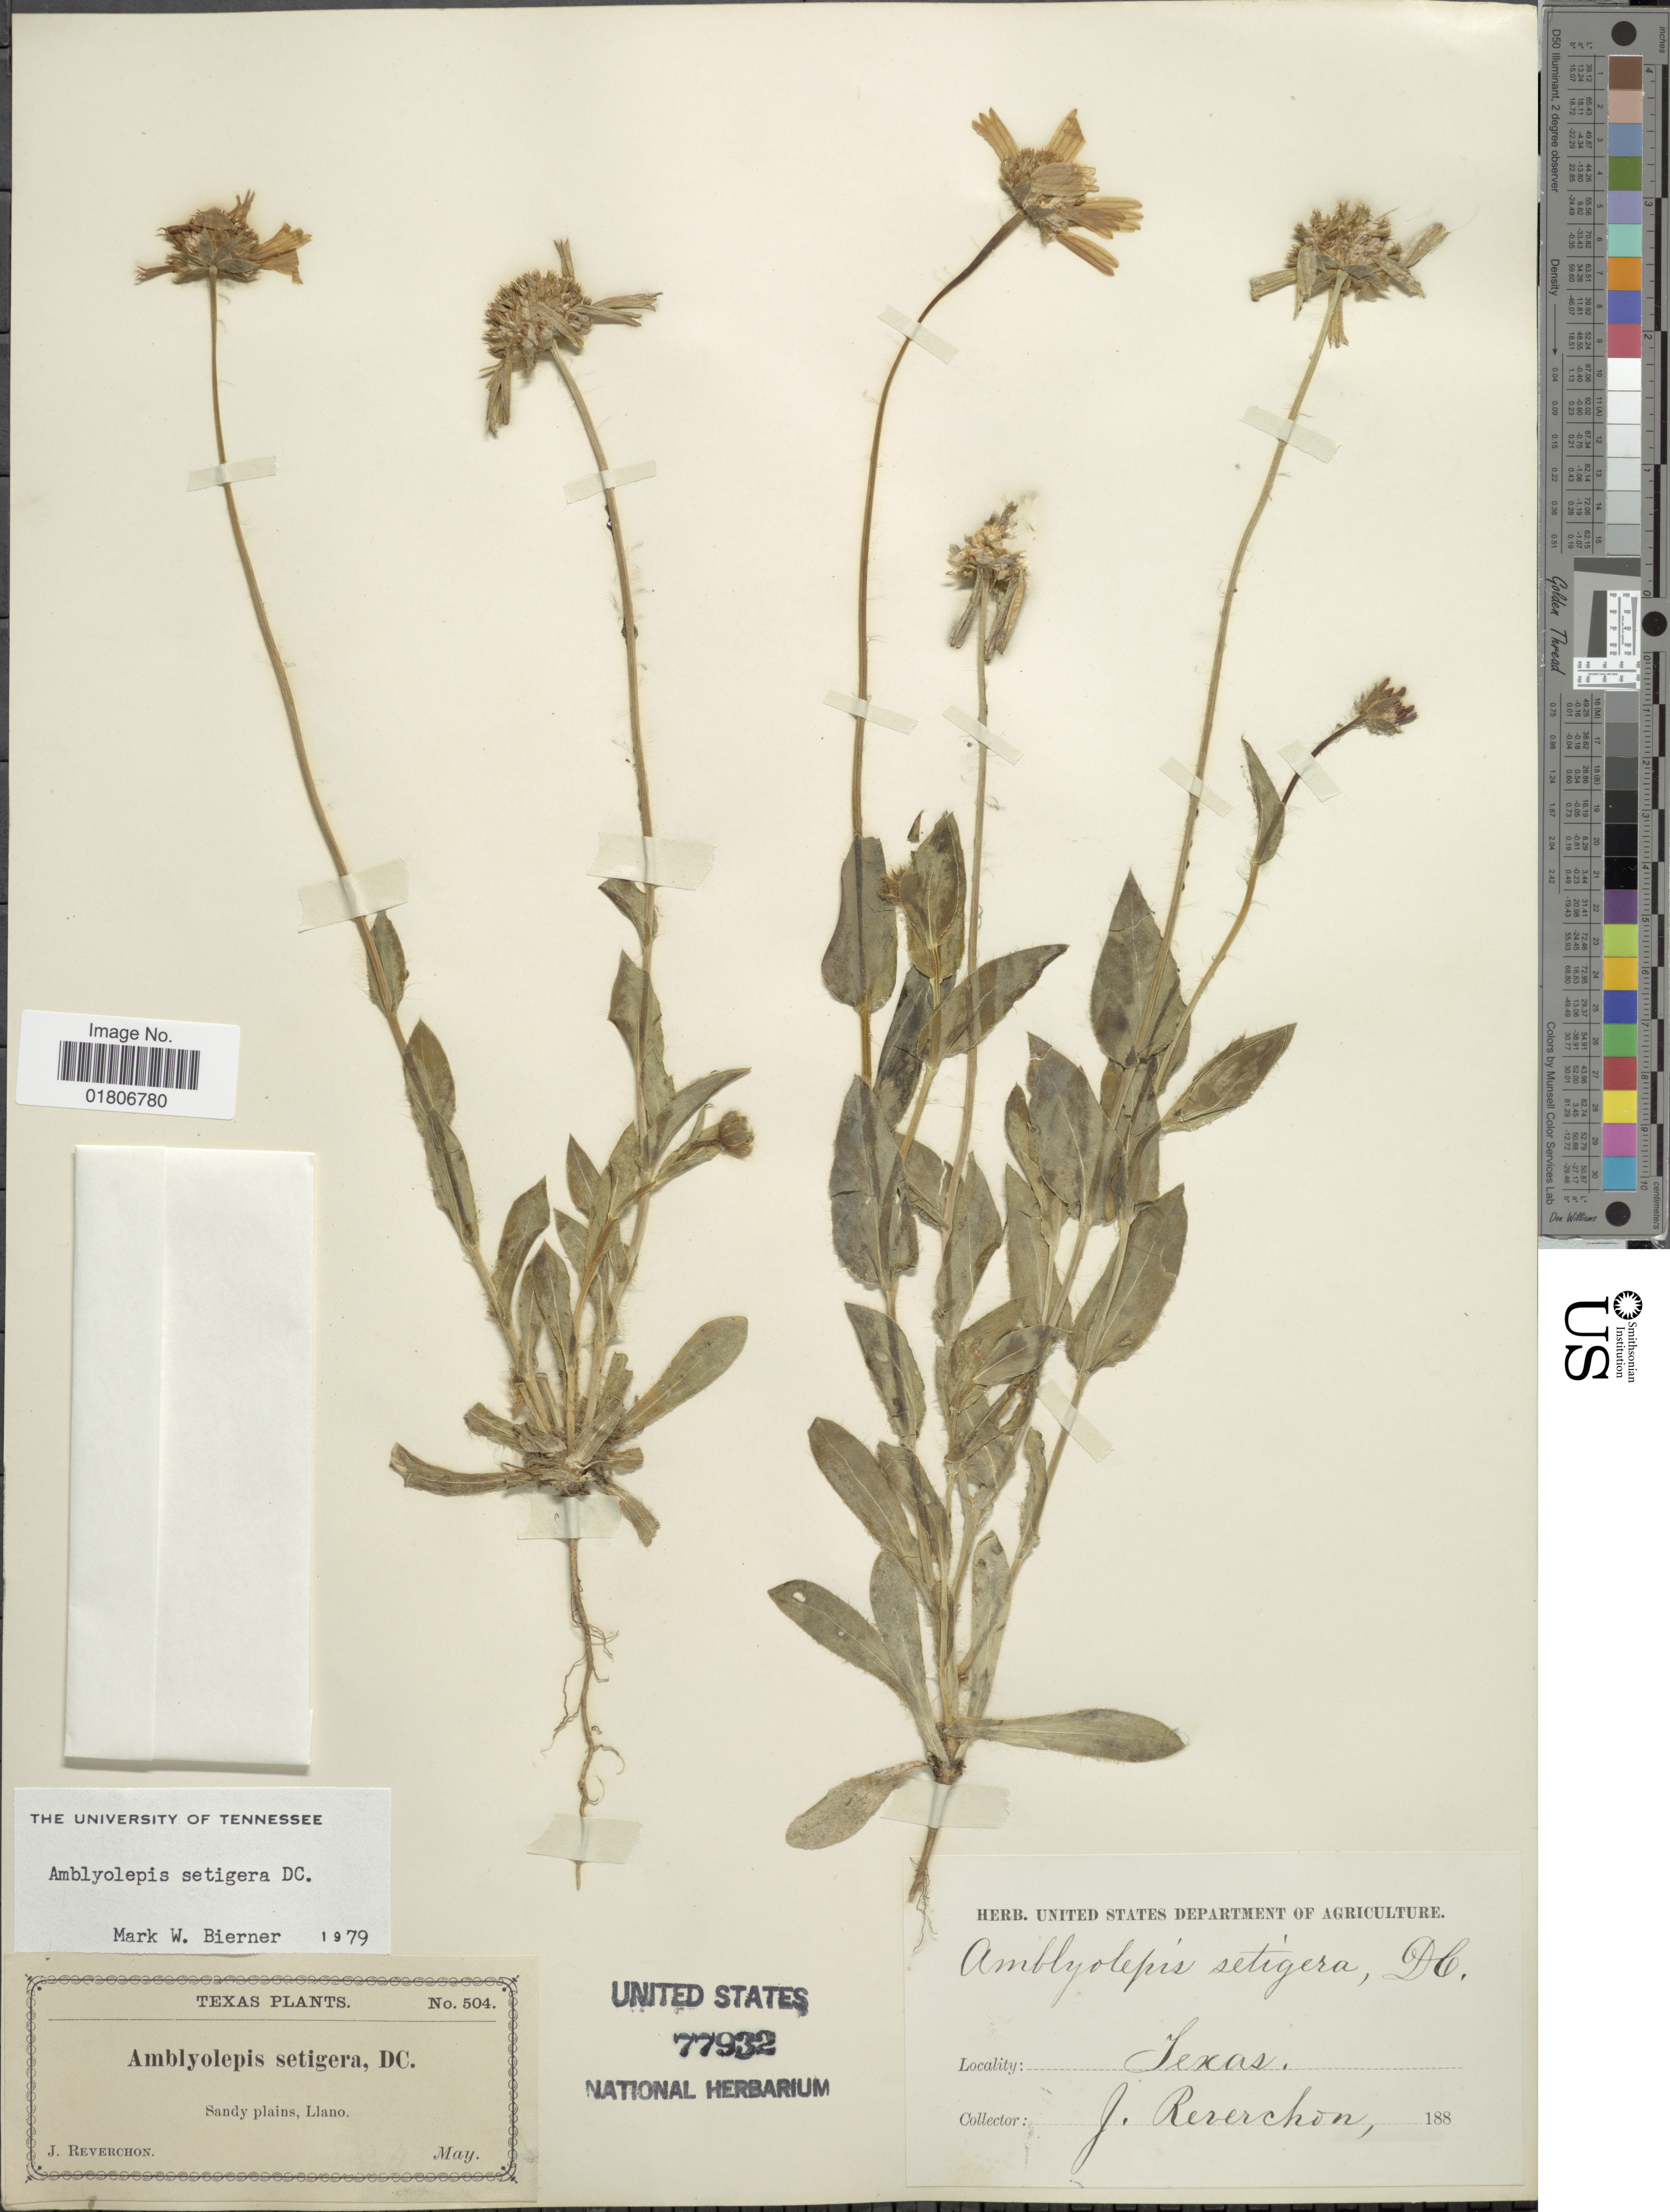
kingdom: Plantae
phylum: Tracheophyta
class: Magnoliopsida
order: Asterales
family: Asteraceae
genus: Amblyolepis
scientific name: Amblyolepis setigera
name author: DC.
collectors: J. Reverchon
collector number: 504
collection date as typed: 188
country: United States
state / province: Texas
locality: Llano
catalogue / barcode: US 77932